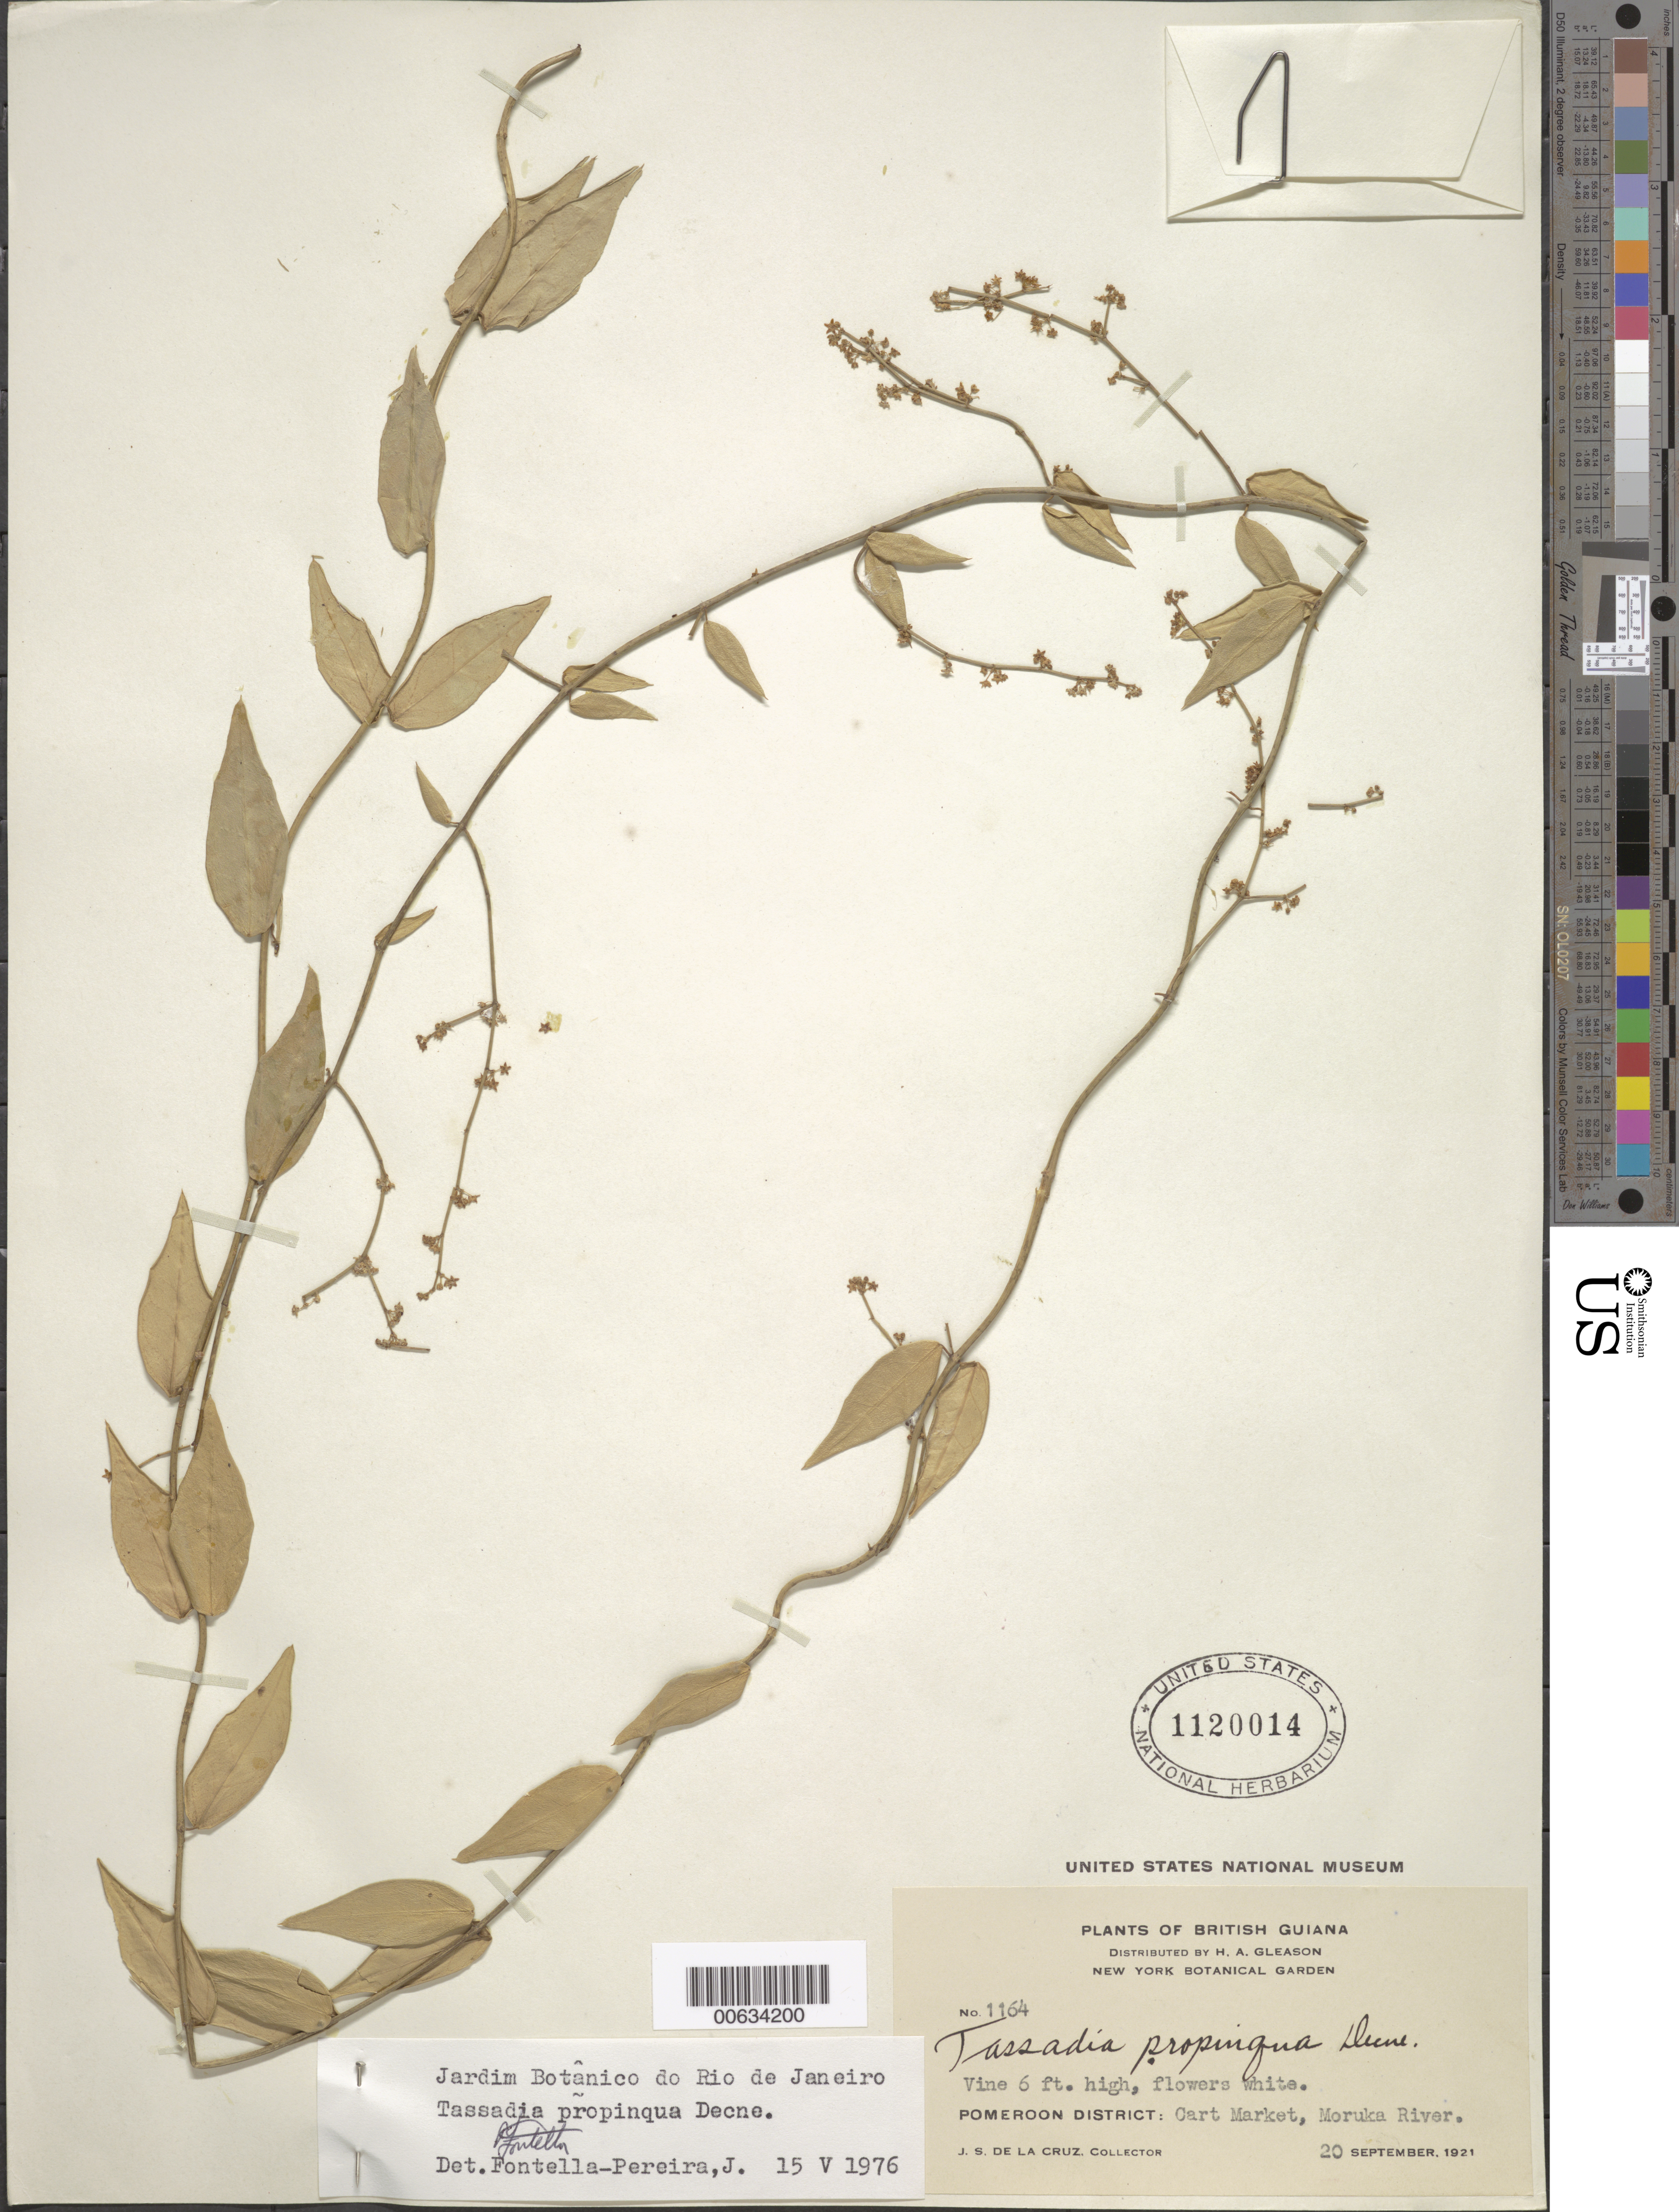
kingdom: Plantae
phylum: Tracheophyta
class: Magnoliopsida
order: Gentianales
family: Apocynaceae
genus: Tassadia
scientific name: Tassadia propinqua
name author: Decne.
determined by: Fontella, J.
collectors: J. S. de la Cruz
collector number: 1164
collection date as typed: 20-Sep-21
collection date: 1921-09-20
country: Guyana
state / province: Barima-Waini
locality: Cart Market, Moruka R., Pomeroon Dist.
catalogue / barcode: US 1120014